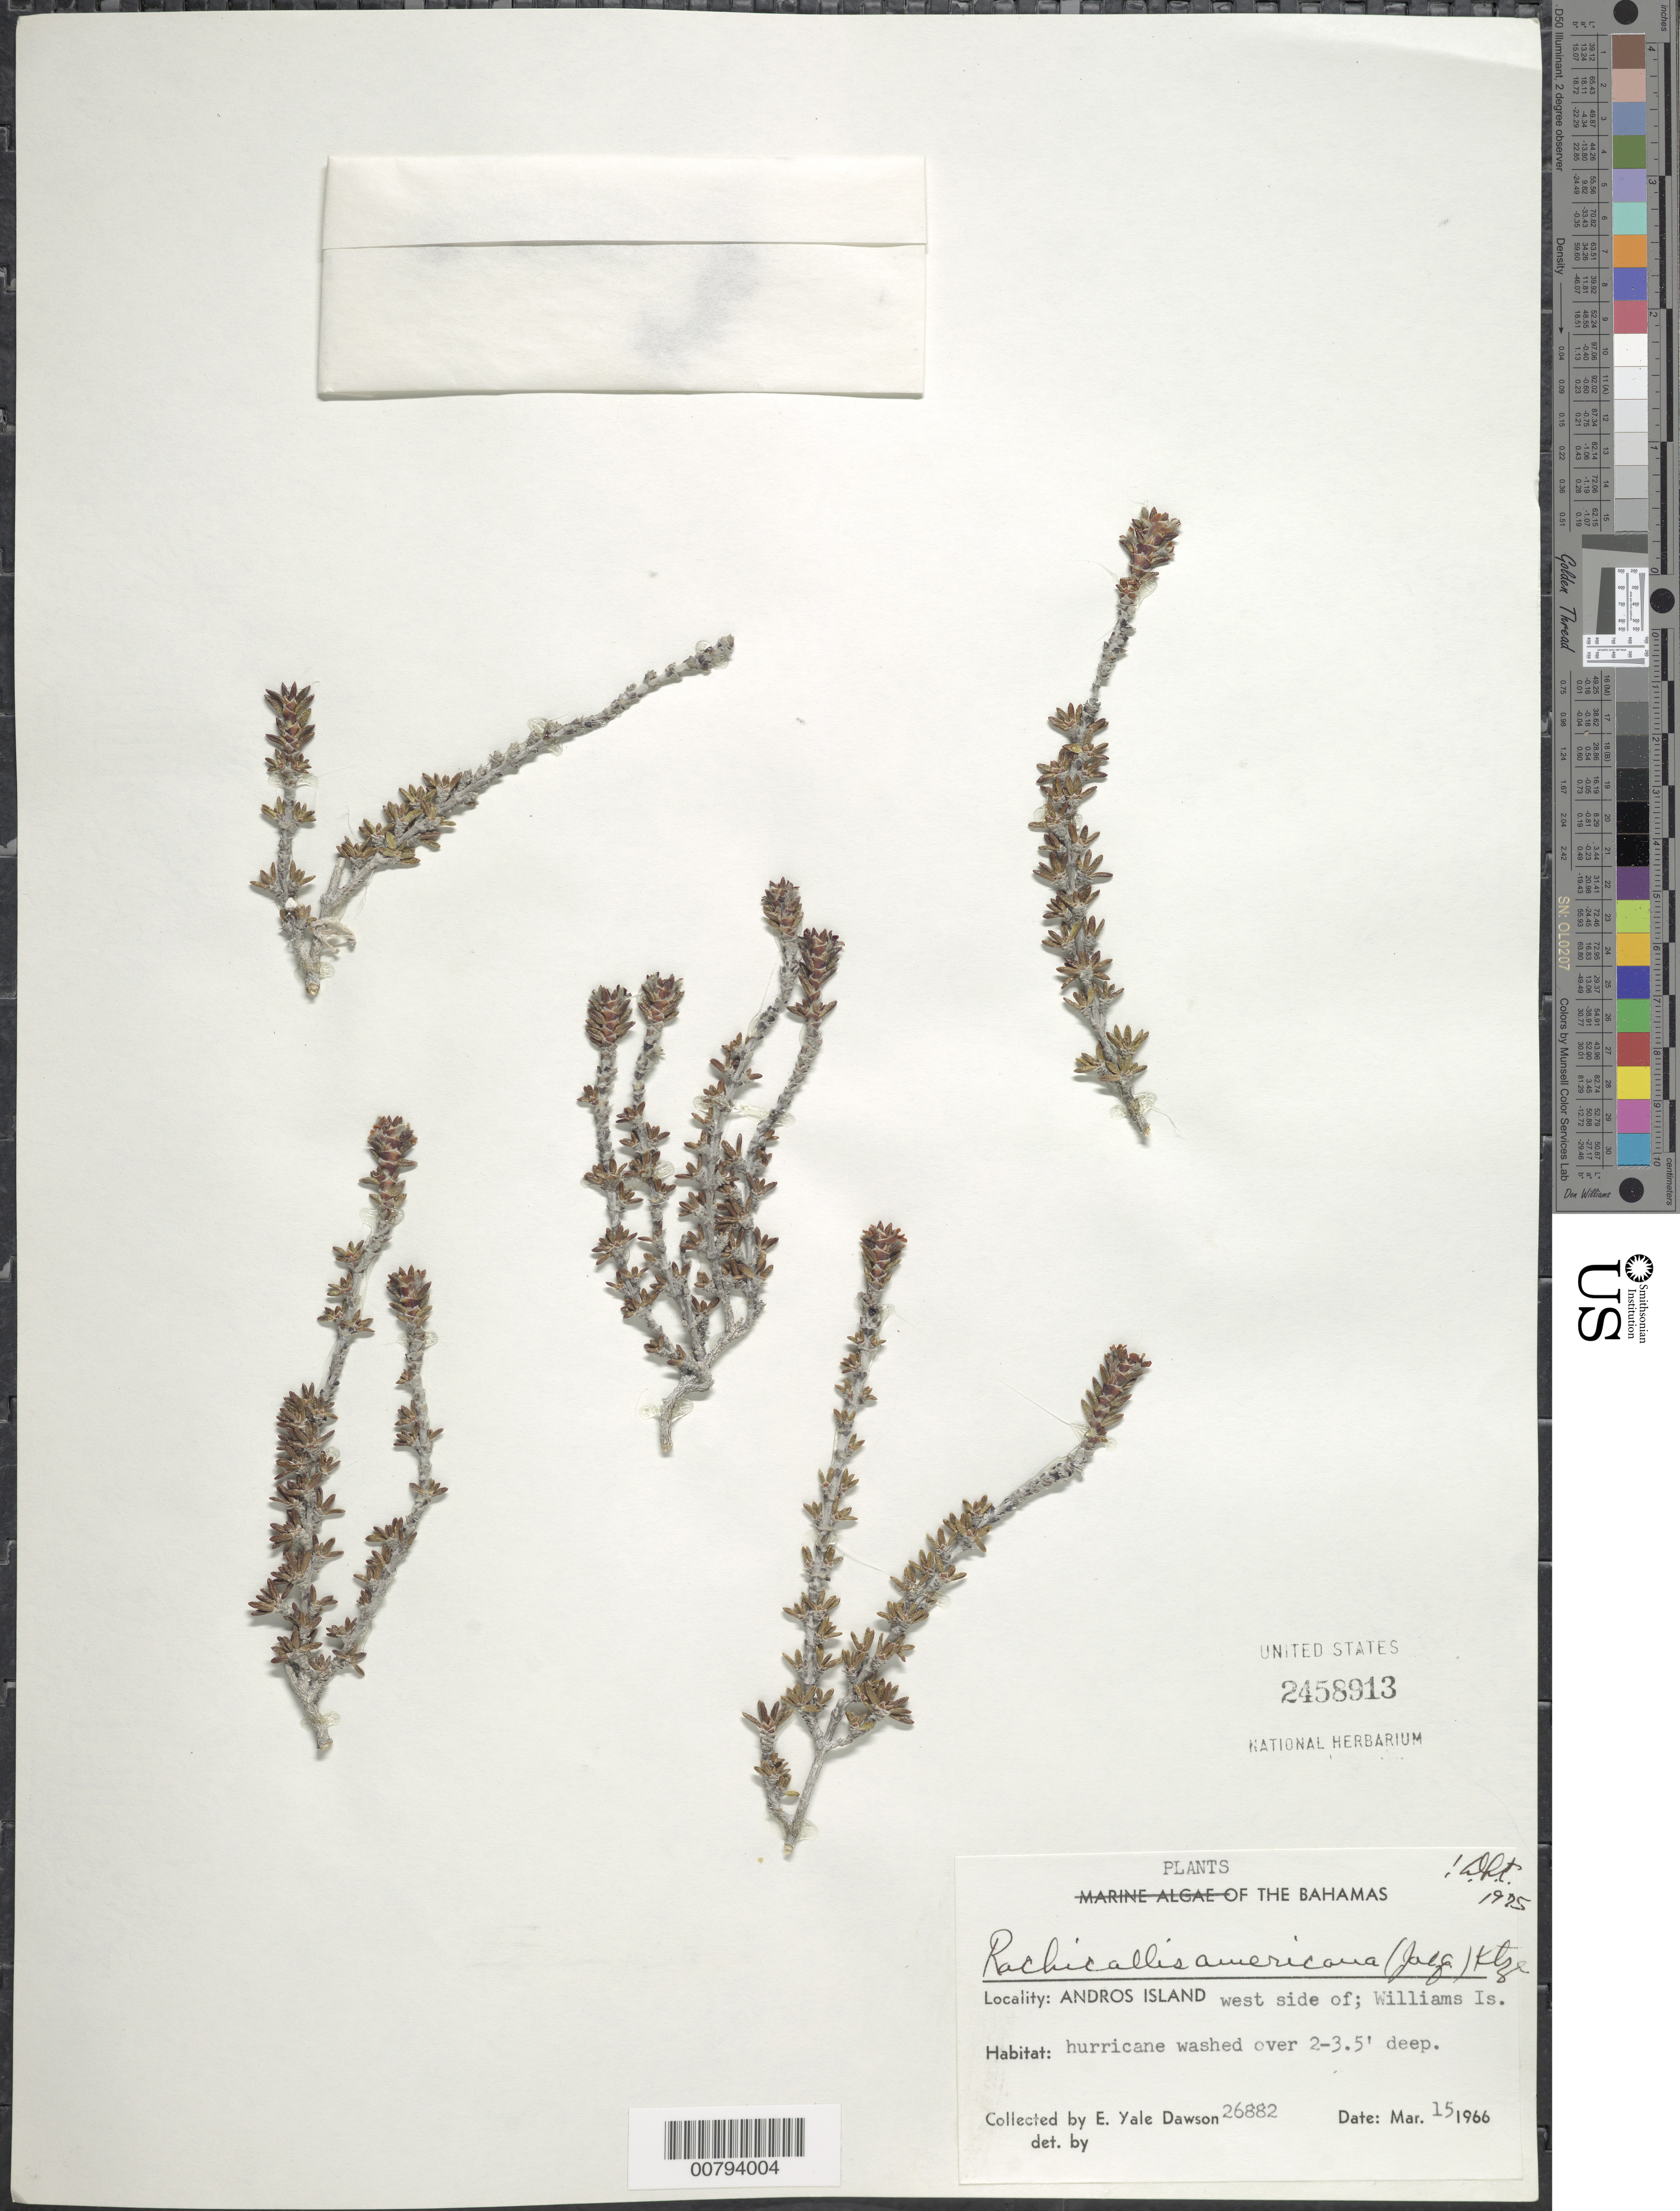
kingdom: Plantae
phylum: Tracheophyta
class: Magnoliopsida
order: Gentianales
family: Rubiaceae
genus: Rachicallis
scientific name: Rachicallis americana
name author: (Jacq.) Hitchc.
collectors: E. Y. Dawson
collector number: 2458913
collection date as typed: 15 Mar 1966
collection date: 1966-03-15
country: Bahamas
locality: West side of Williams Is.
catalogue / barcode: US 2458913